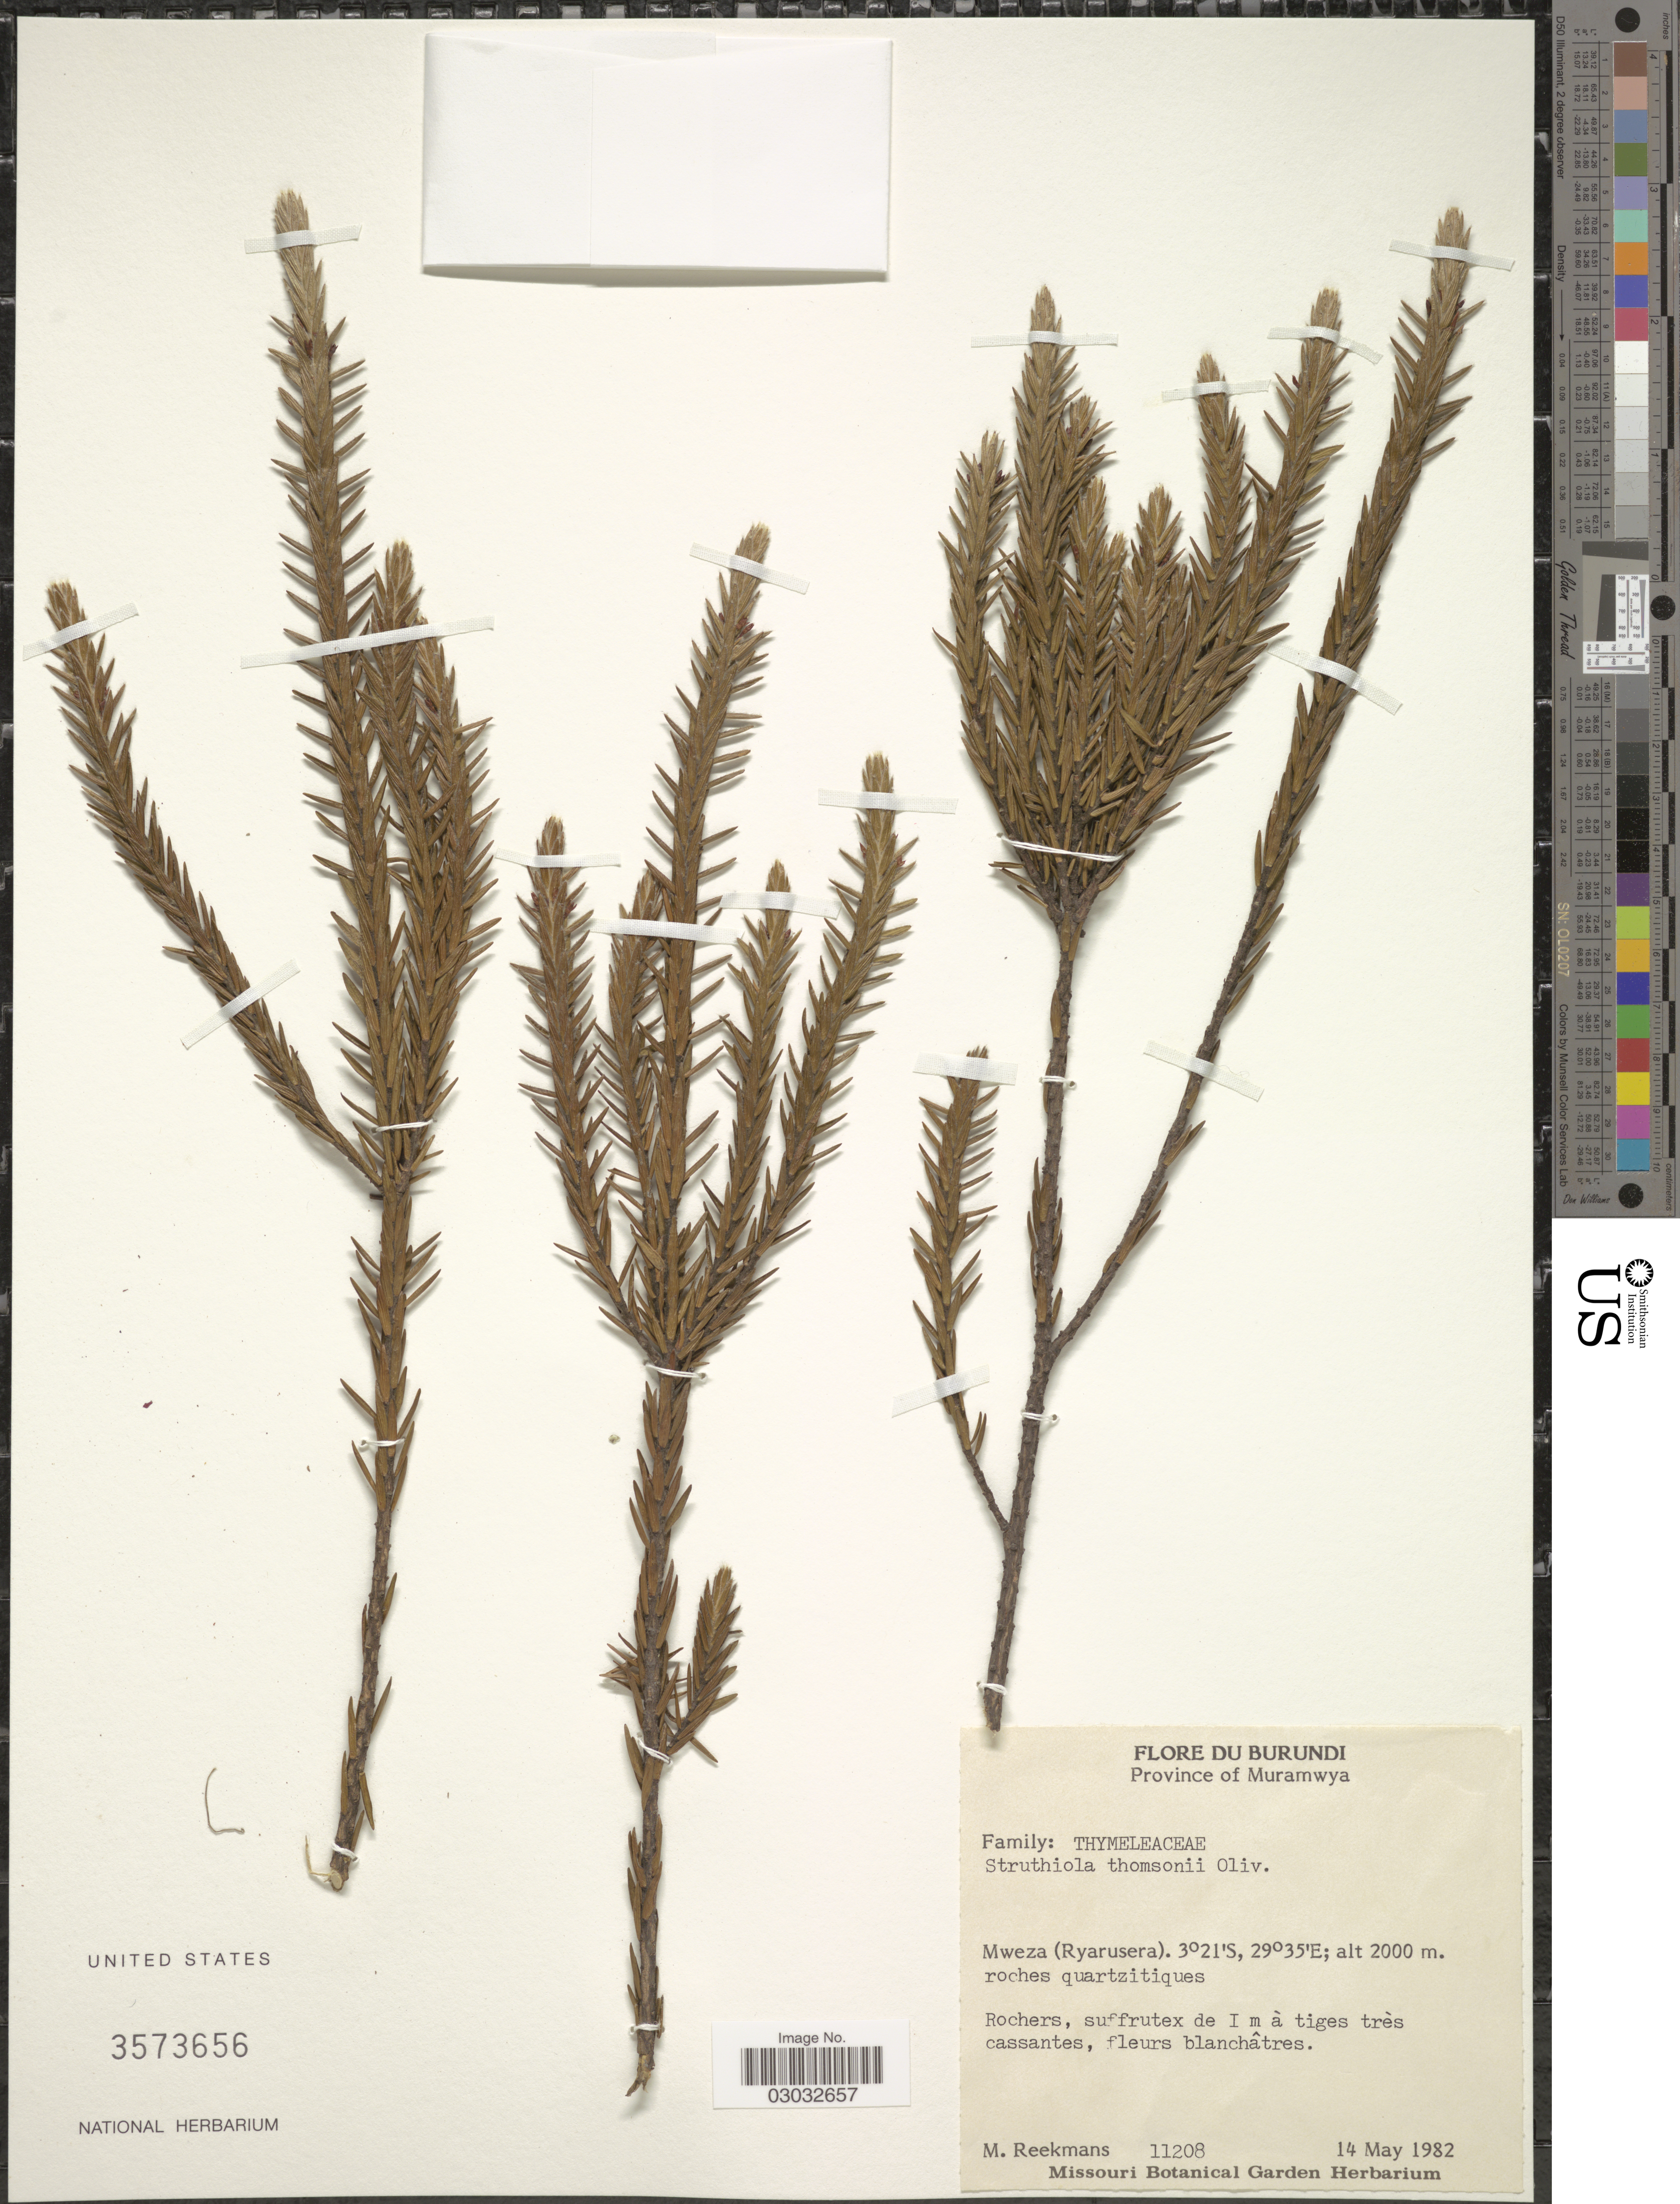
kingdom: Plantae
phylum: Tracheophyta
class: Magnoliopsida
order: Malvales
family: Thymelaeaceae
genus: Struthiola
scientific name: Struthiola thomsonii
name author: Oliv.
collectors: M. Reekmans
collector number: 11208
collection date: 1982-05-14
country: Burundi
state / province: Muramvya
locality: Mweza (Ryarusera).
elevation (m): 2000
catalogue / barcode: US 3573656